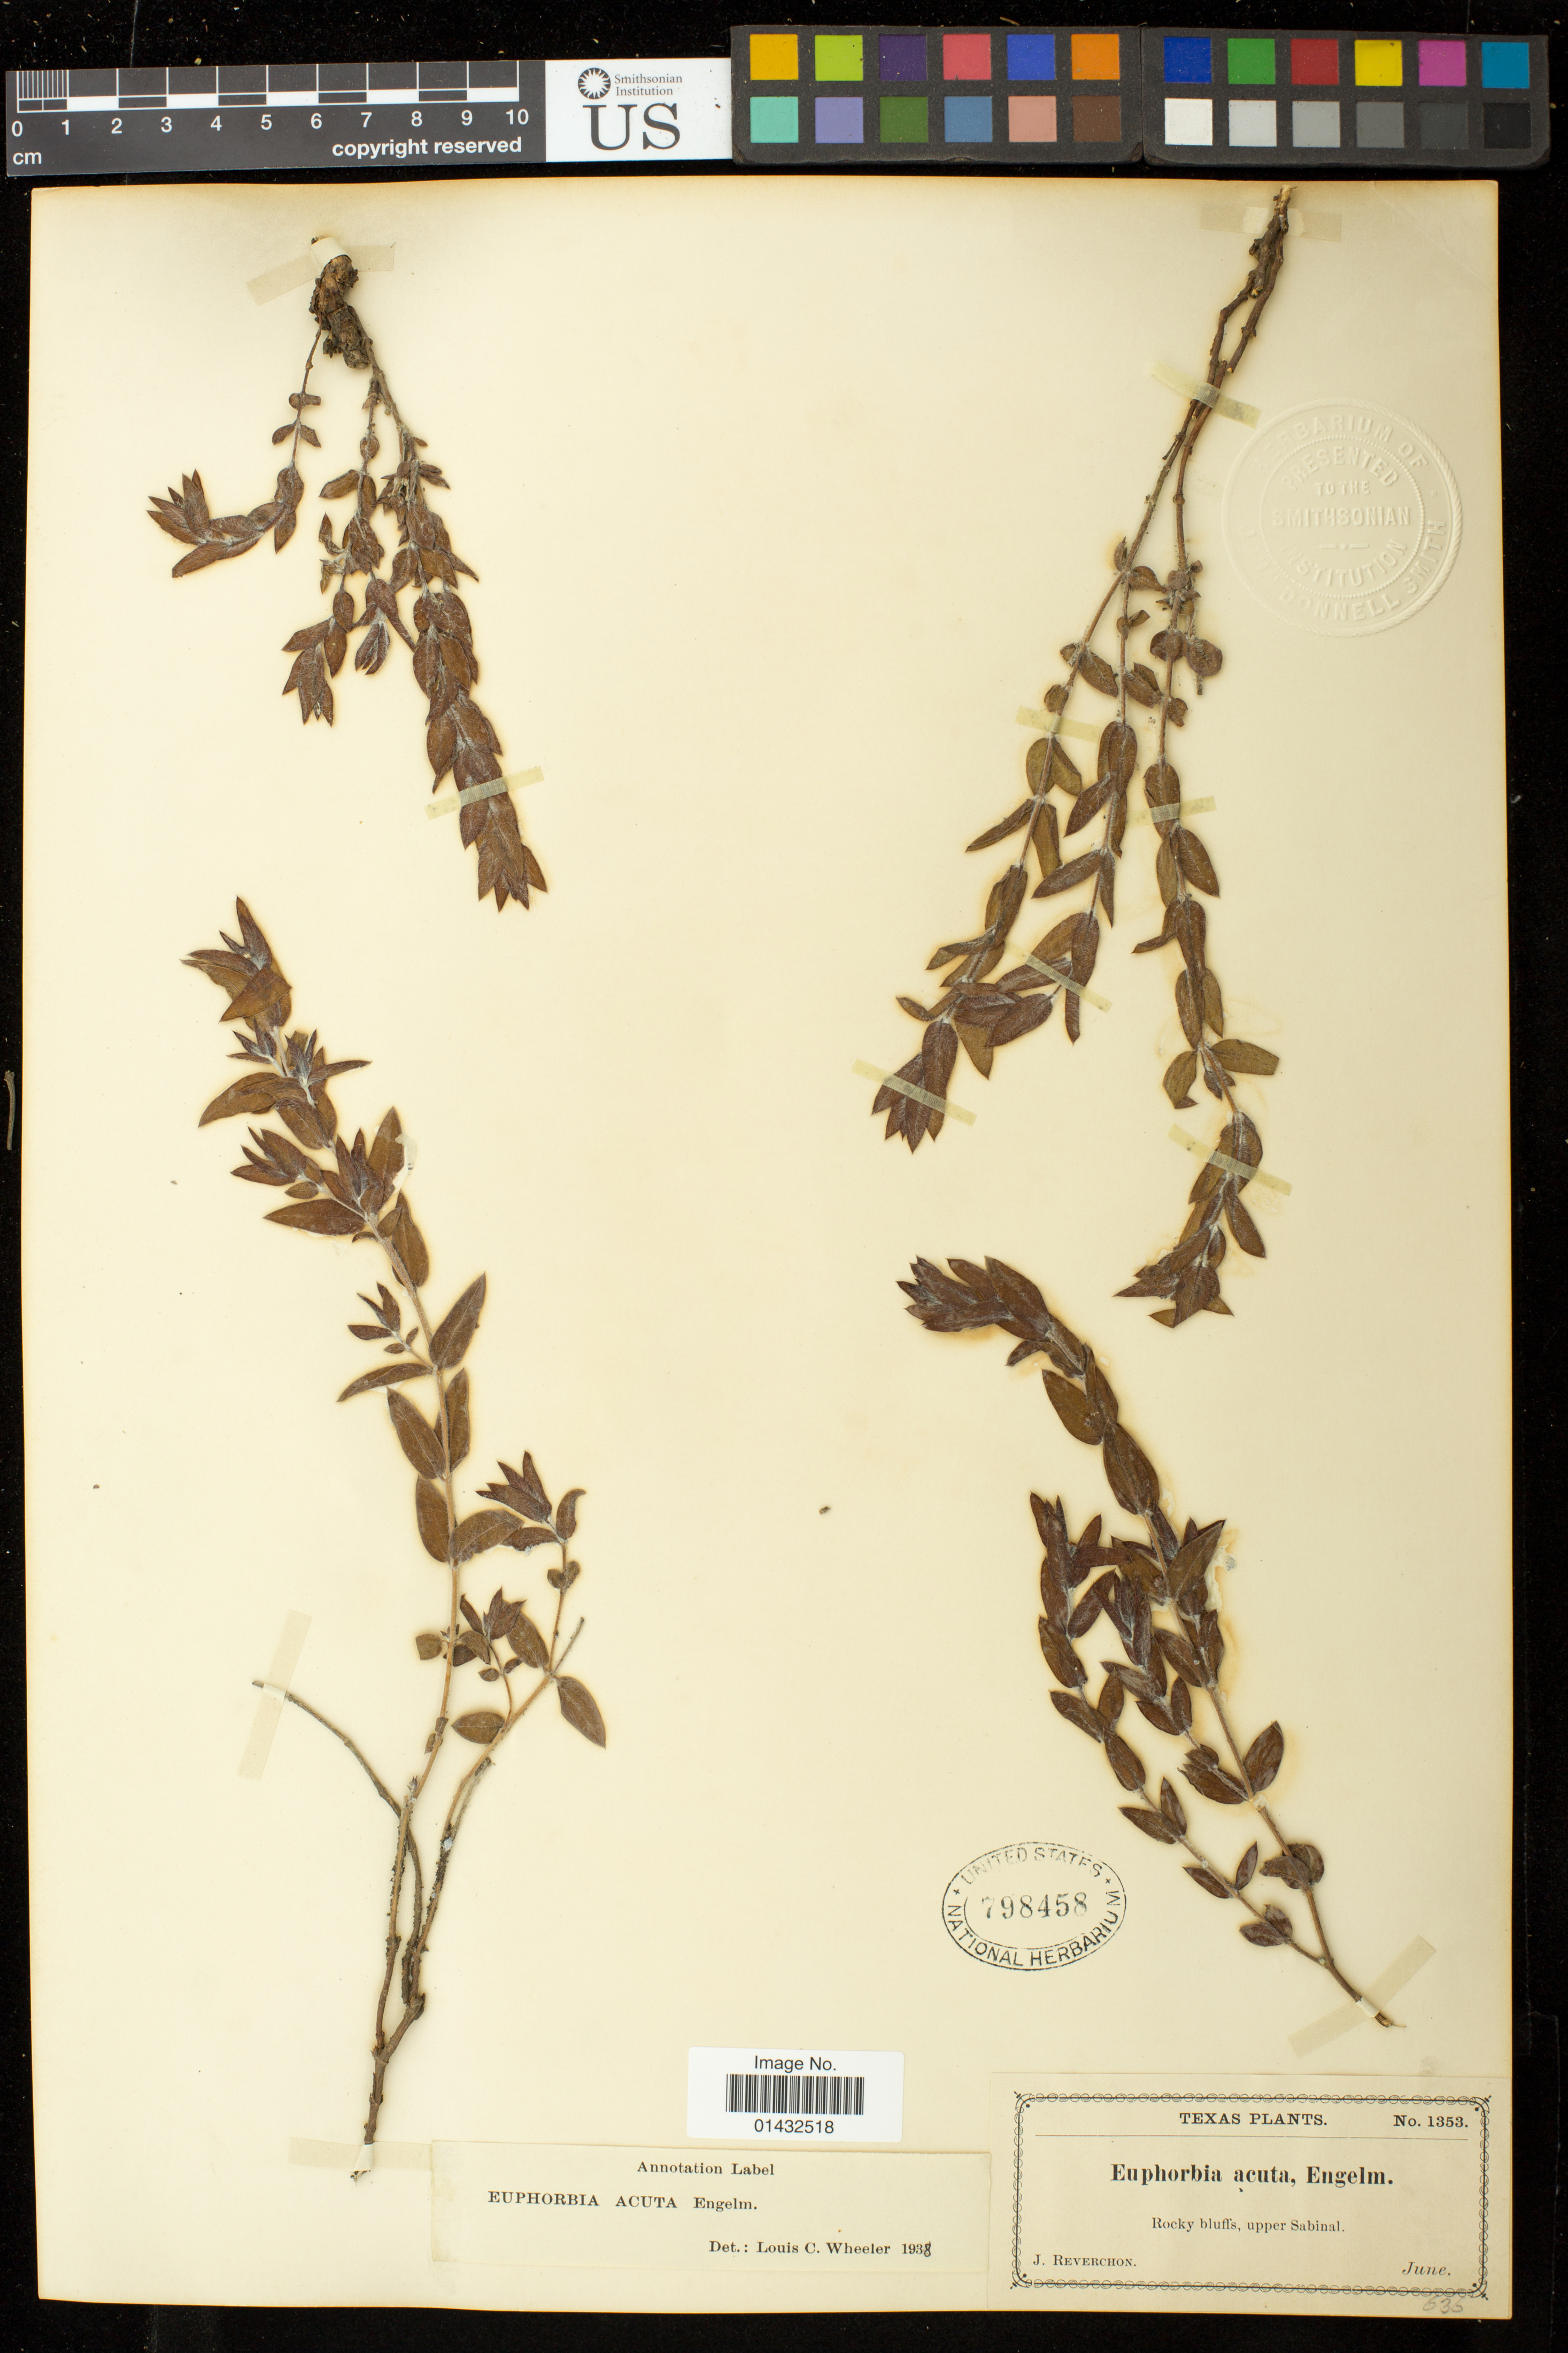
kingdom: Plantae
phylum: Tracheophyta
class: Magnoliopsida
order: Malpighiales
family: Euphorbiaceae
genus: Euphorbia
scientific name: Euphorbia acuta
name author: Engelm. in Emory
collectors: J. Reverchon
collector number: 1353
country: United States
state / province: Texas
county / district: Uvalde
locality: Upper Sabinal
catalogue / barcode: US 798458